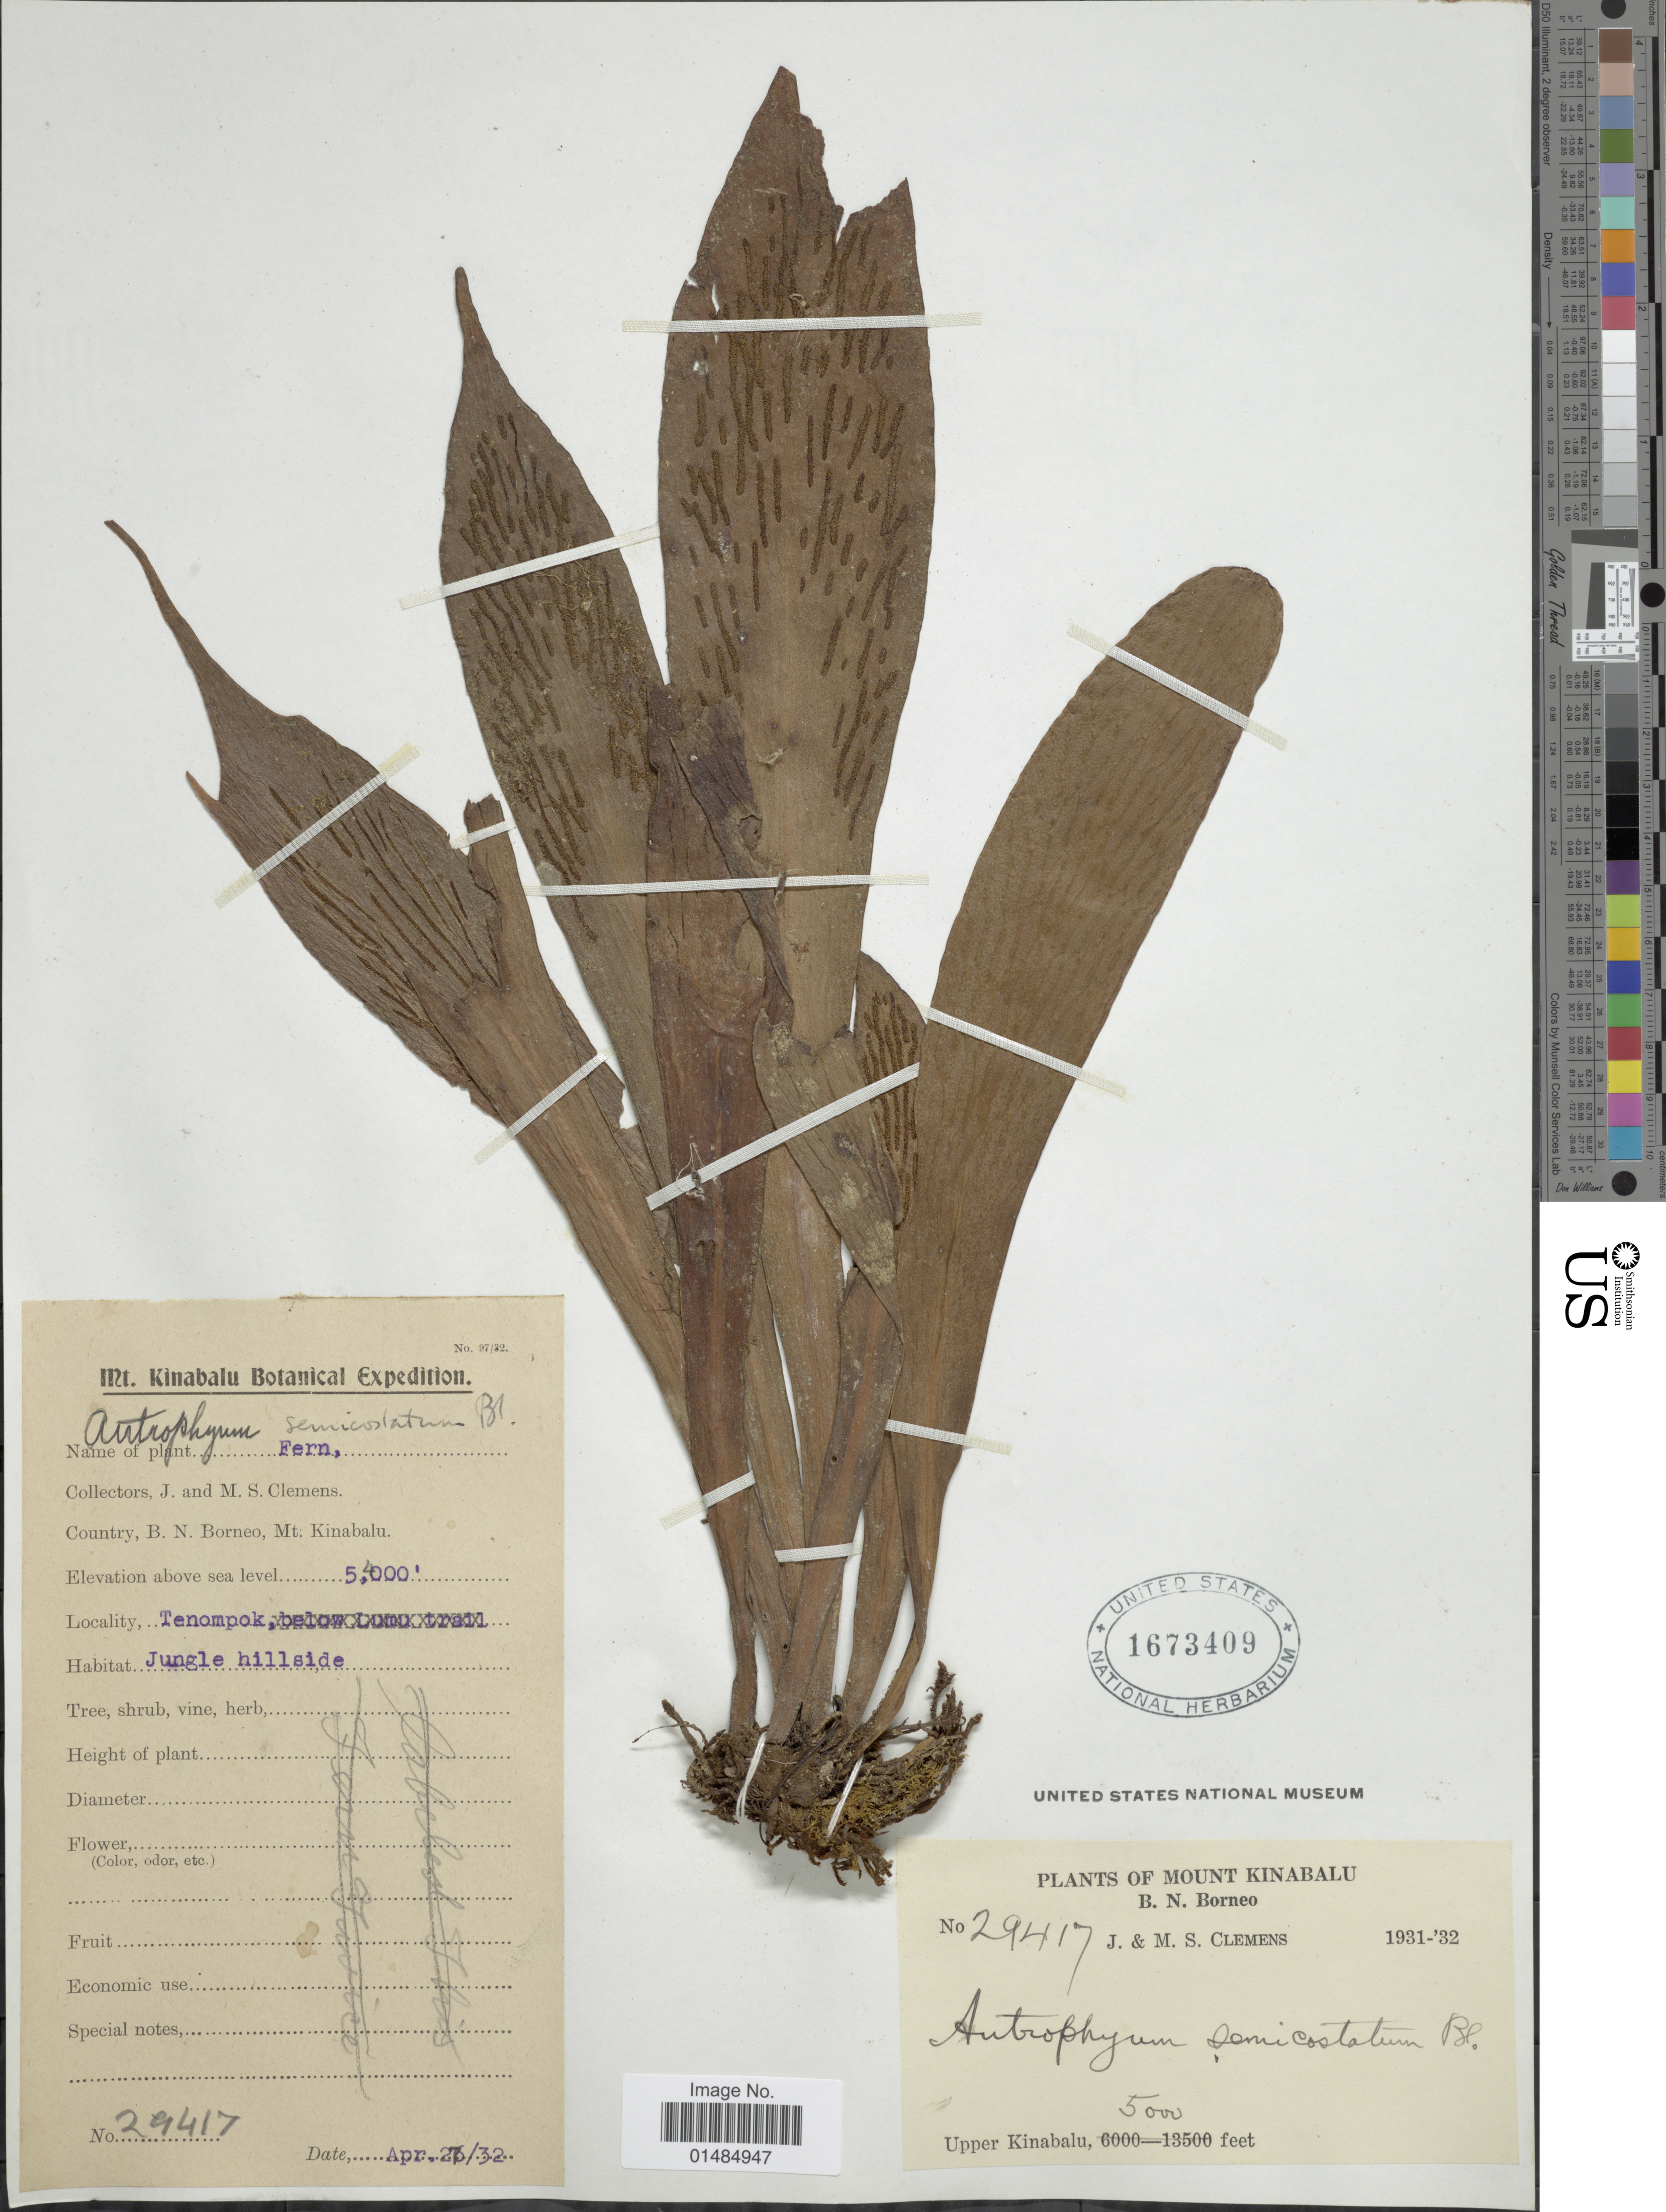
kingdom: Plantae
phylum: Tracheophyta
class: Polypodiopsida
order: Polypodiales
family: Pteridaceae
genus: Antrophyum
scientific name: Antrophyum semicostatum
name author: Blume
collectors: J. Clemens & M. S. Clemens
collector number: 29417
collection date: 1932-04-27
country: Malaysia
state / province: Sabah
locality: B.N. Borneo, Mount Kinabalu, Tenompok, Upper Kinabalu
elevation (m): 1524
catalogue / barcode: US 1673409